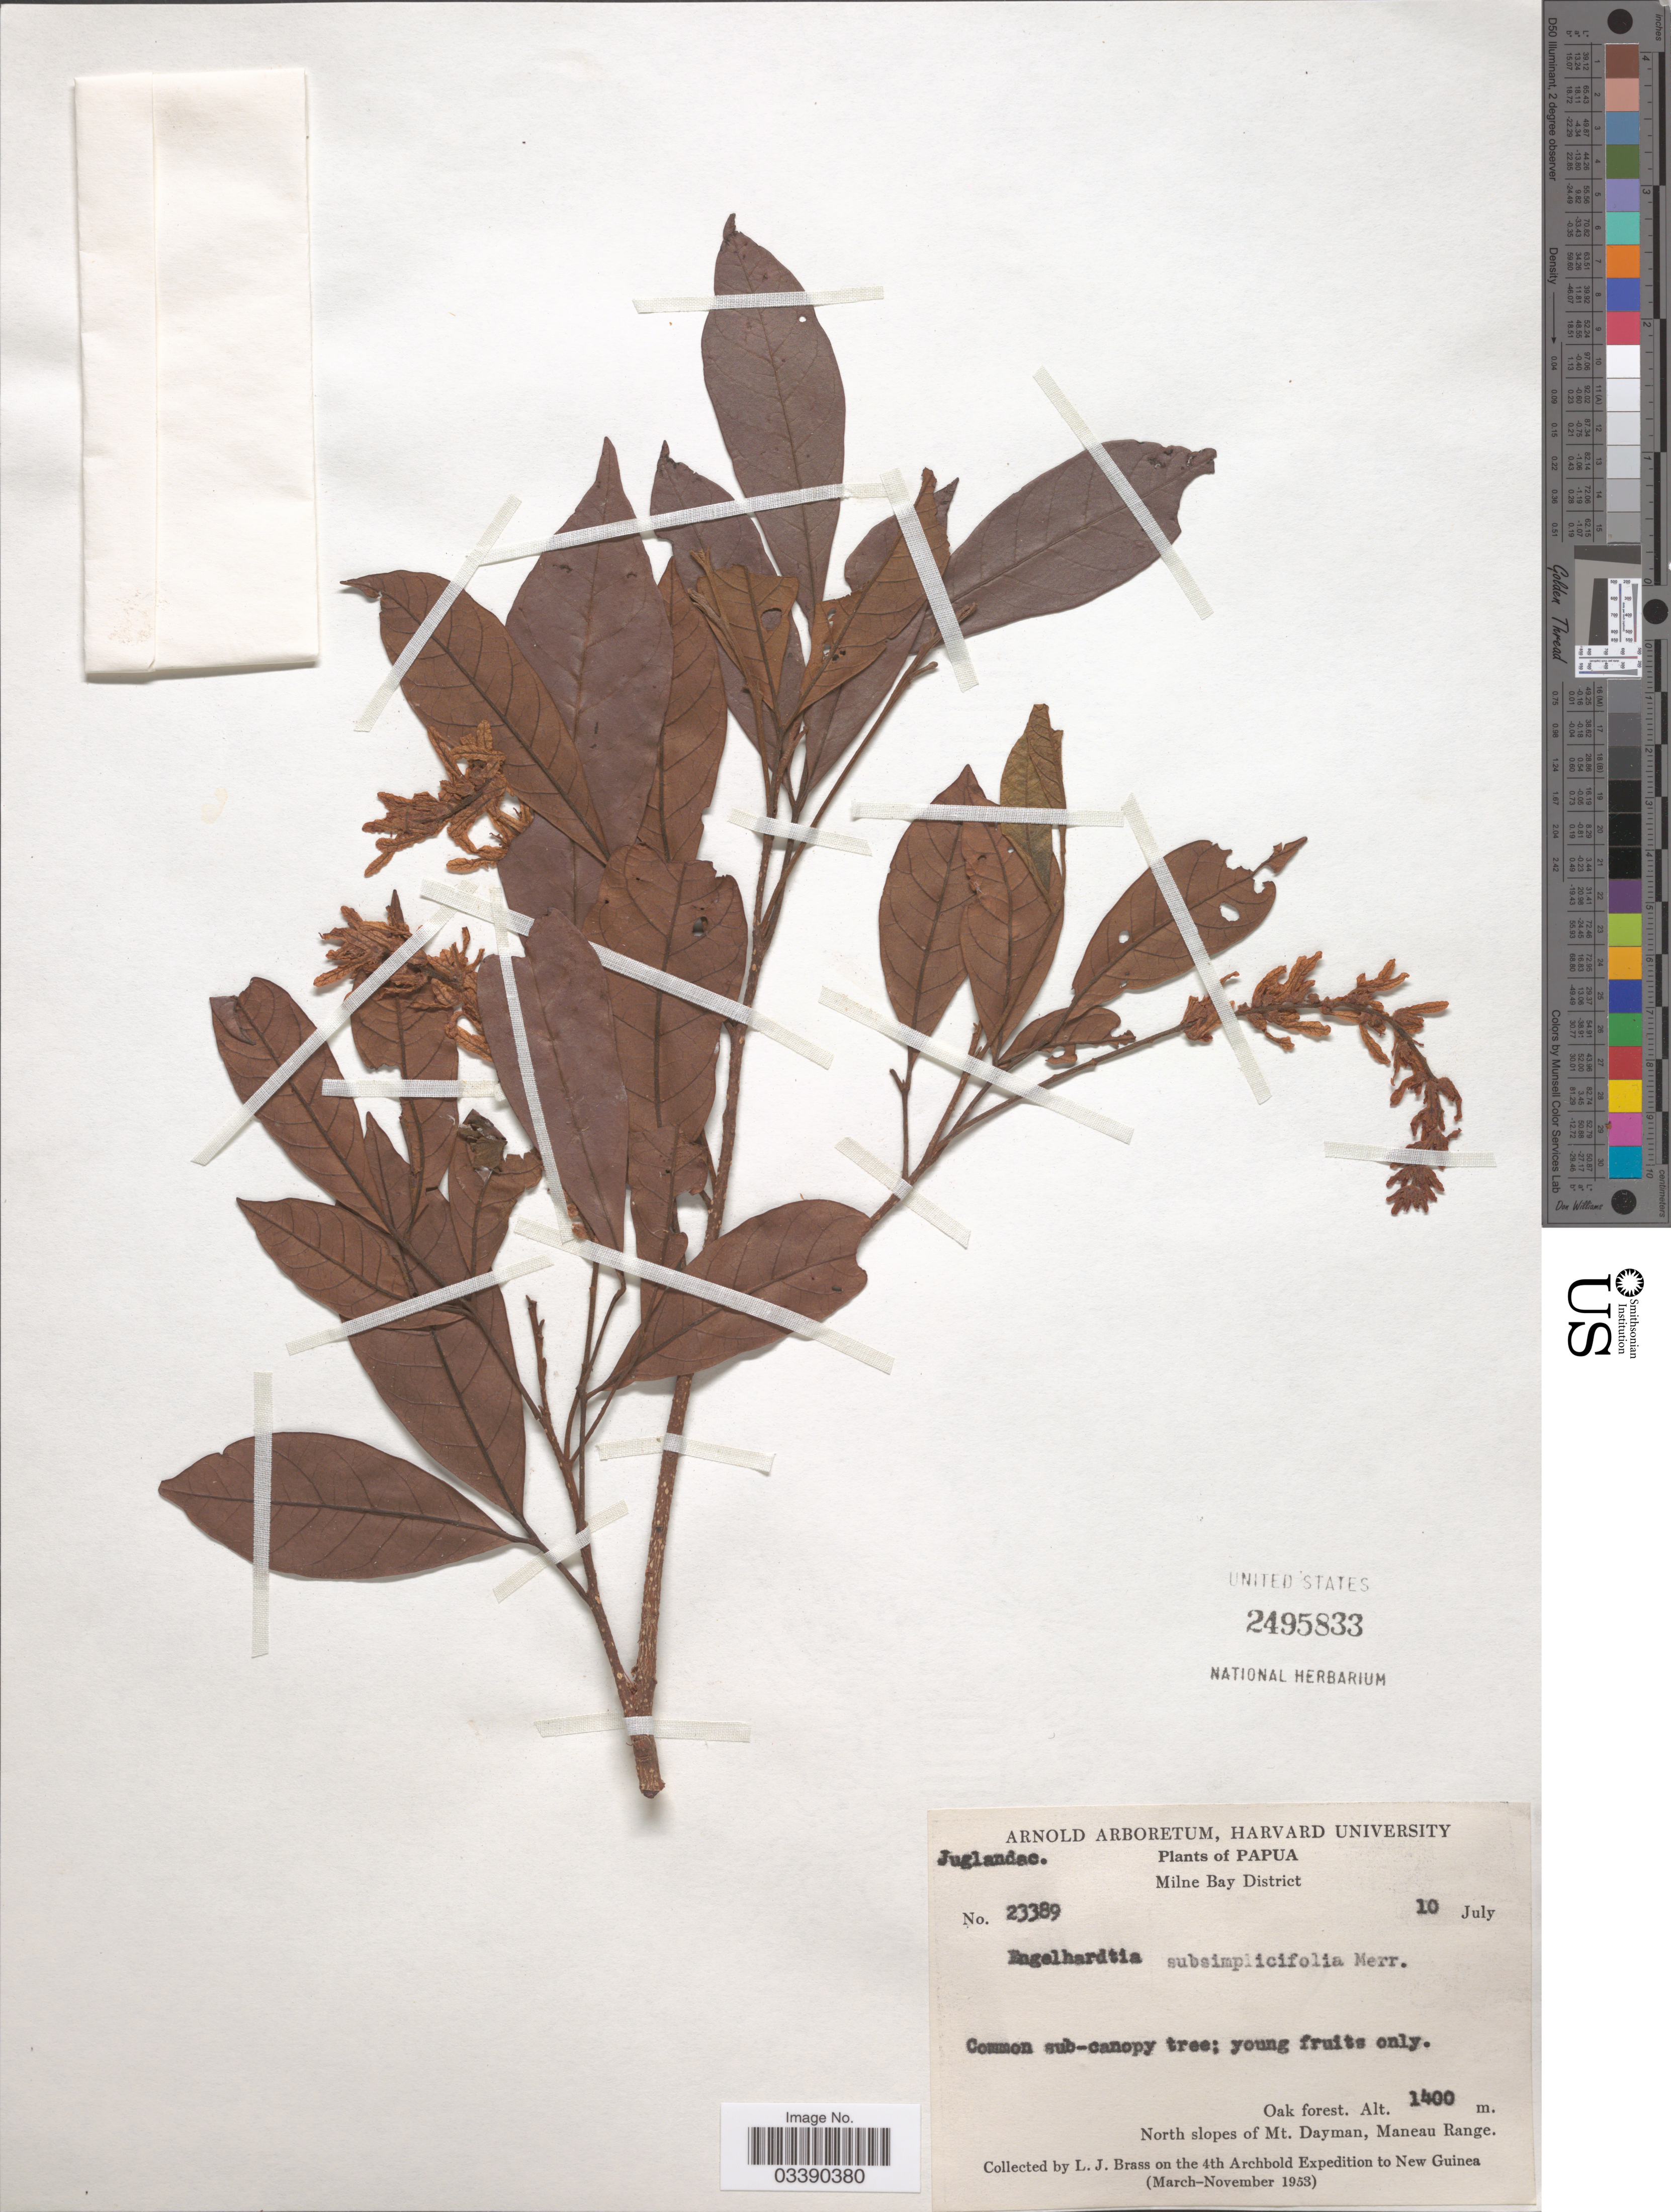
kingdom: Plantae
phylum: Tracheophyta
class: Magnoliopsida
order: Fagales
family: Juglandaceae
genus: Engelhardia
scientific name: Engelhardia subsimplicifolia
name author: Merr.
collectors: L. J. Brass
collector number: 23389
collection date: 1953-07-10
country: Papua New Guinea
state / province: Milne Bay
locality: Papua. Milne Bay District. North slopes of Mt. Dayman, Maneau Range. New Guinea.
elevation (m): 1400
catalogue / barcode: US 2495833